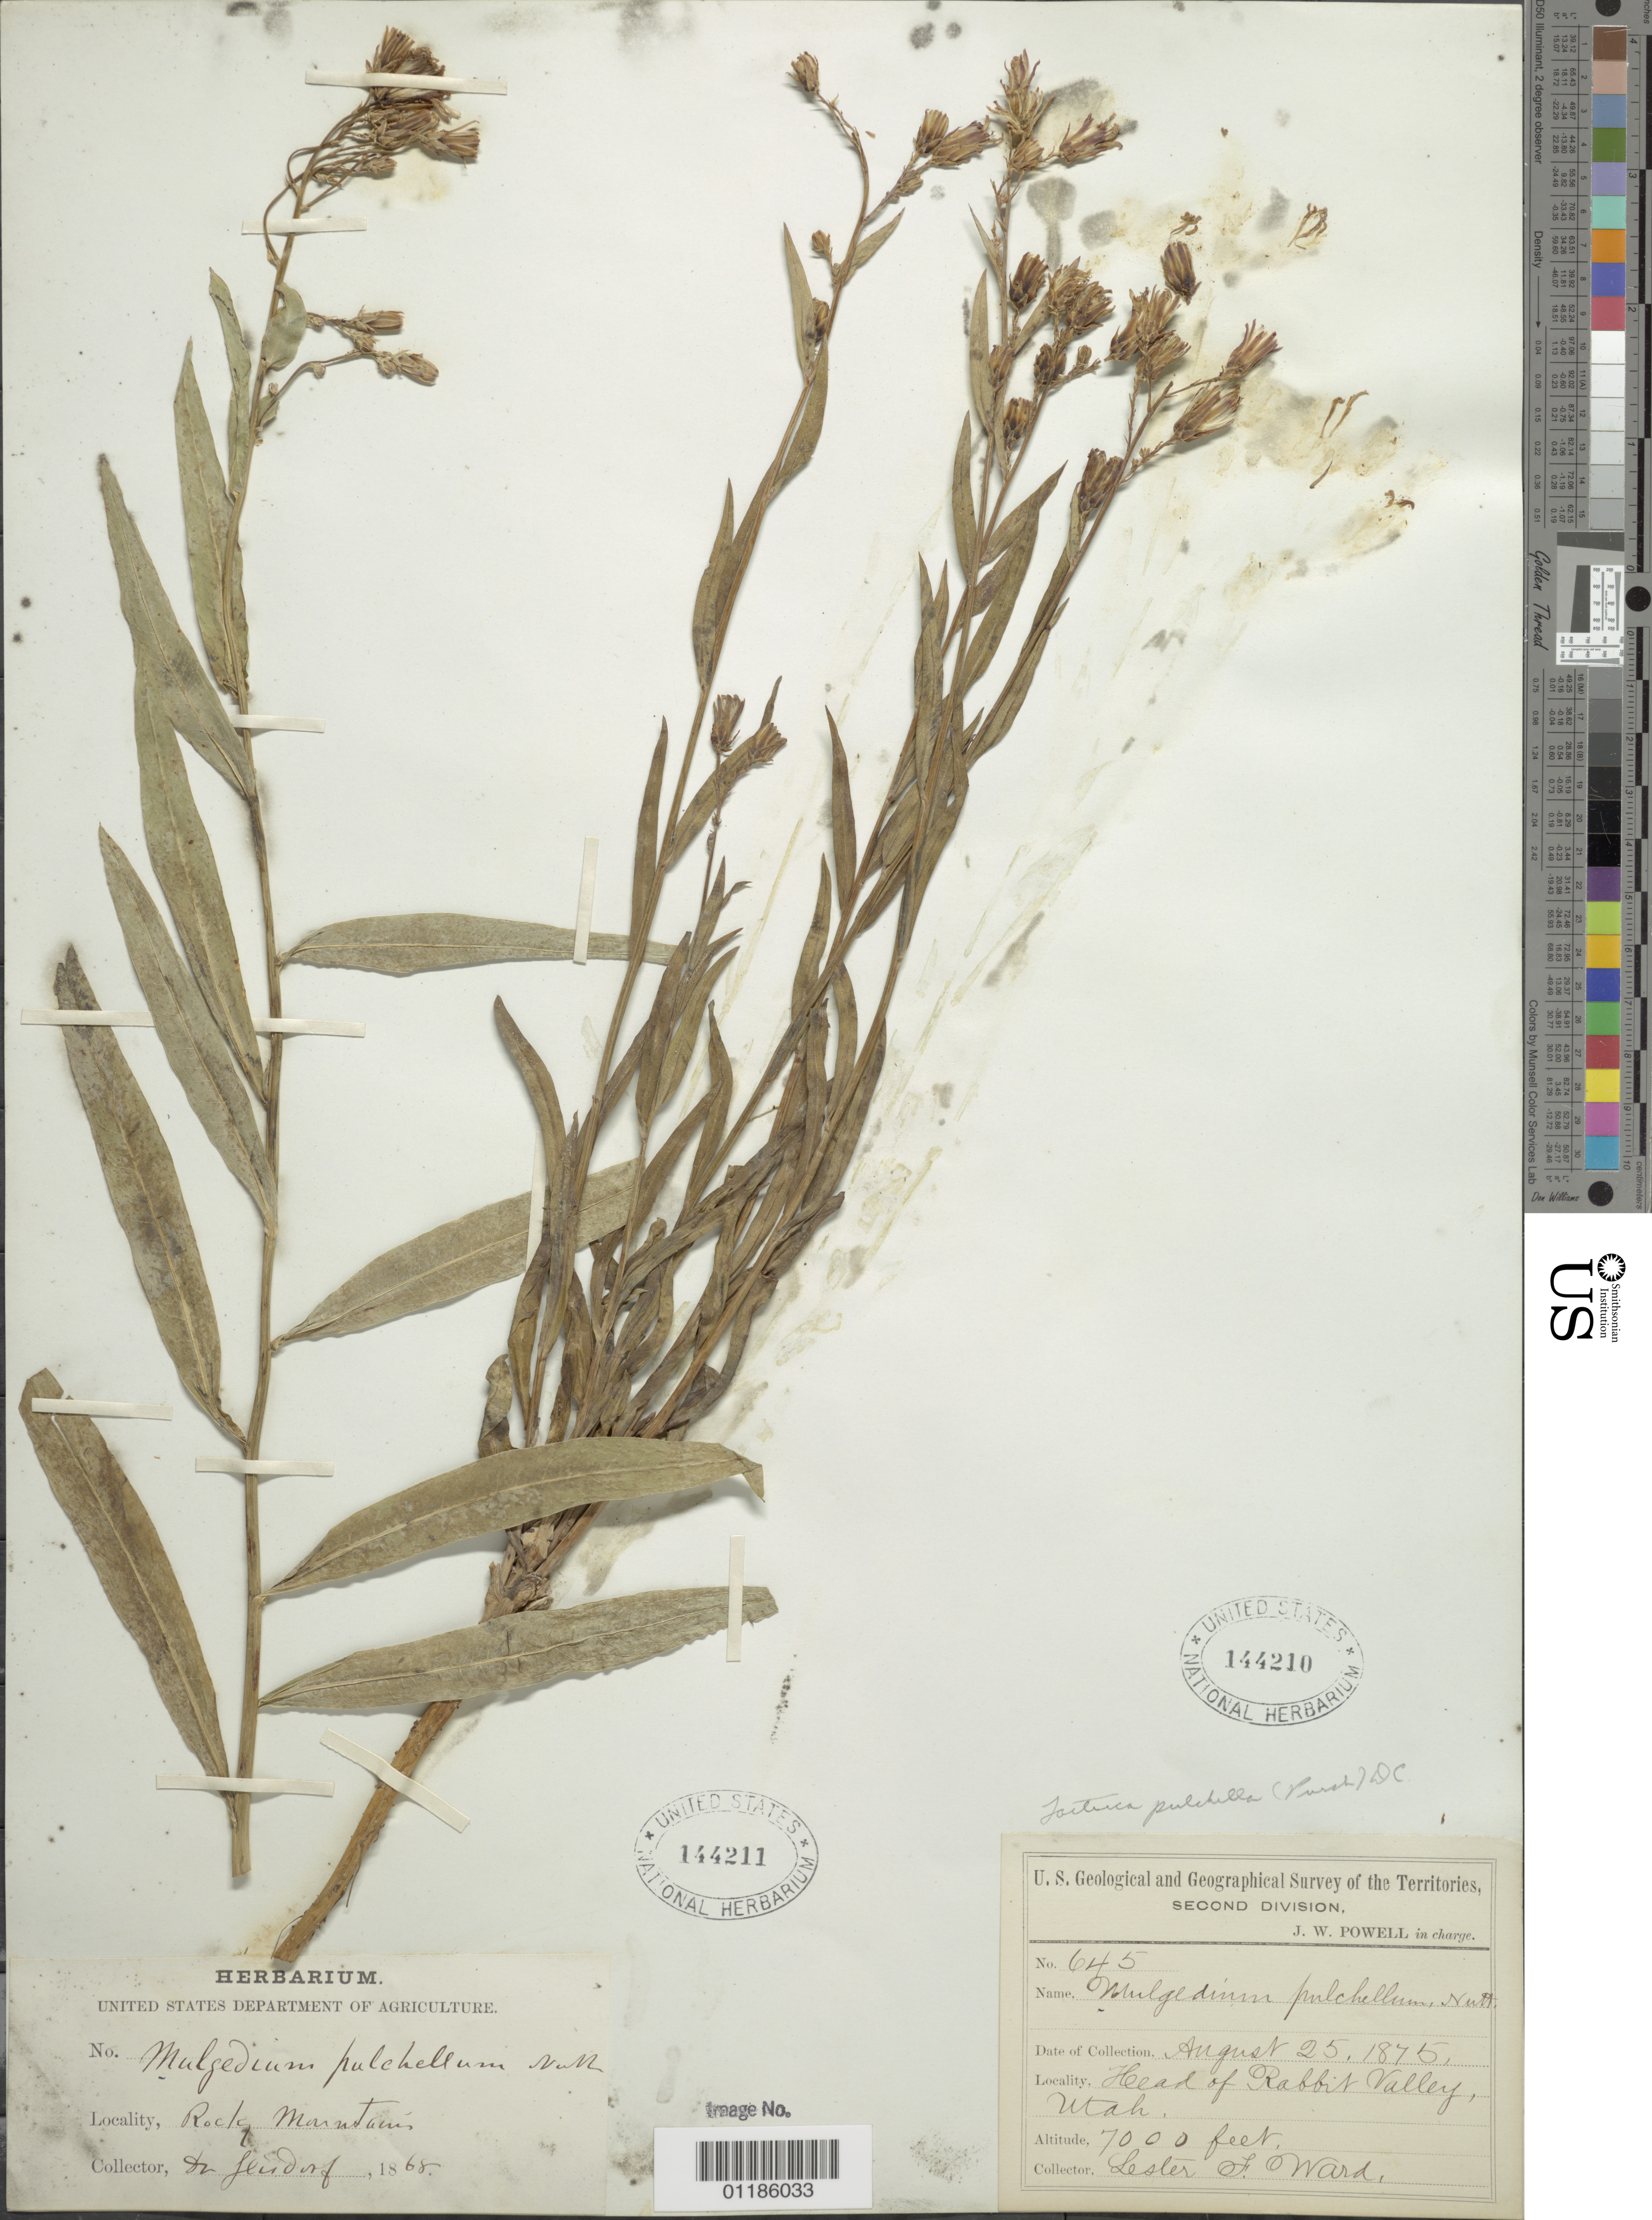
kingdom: Plantae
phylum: Tracheophyta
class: Magnoliopsida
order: Asterales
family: Asteraceae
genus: Lactuca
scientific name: Lactuca tatarica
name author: (L.) C.A. Mey.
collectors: L. F. Ward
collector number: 645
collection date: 1875-08-25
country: United States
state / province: Utah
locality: Head of Rabbit Valley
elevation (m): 2134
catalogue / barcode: US 144210